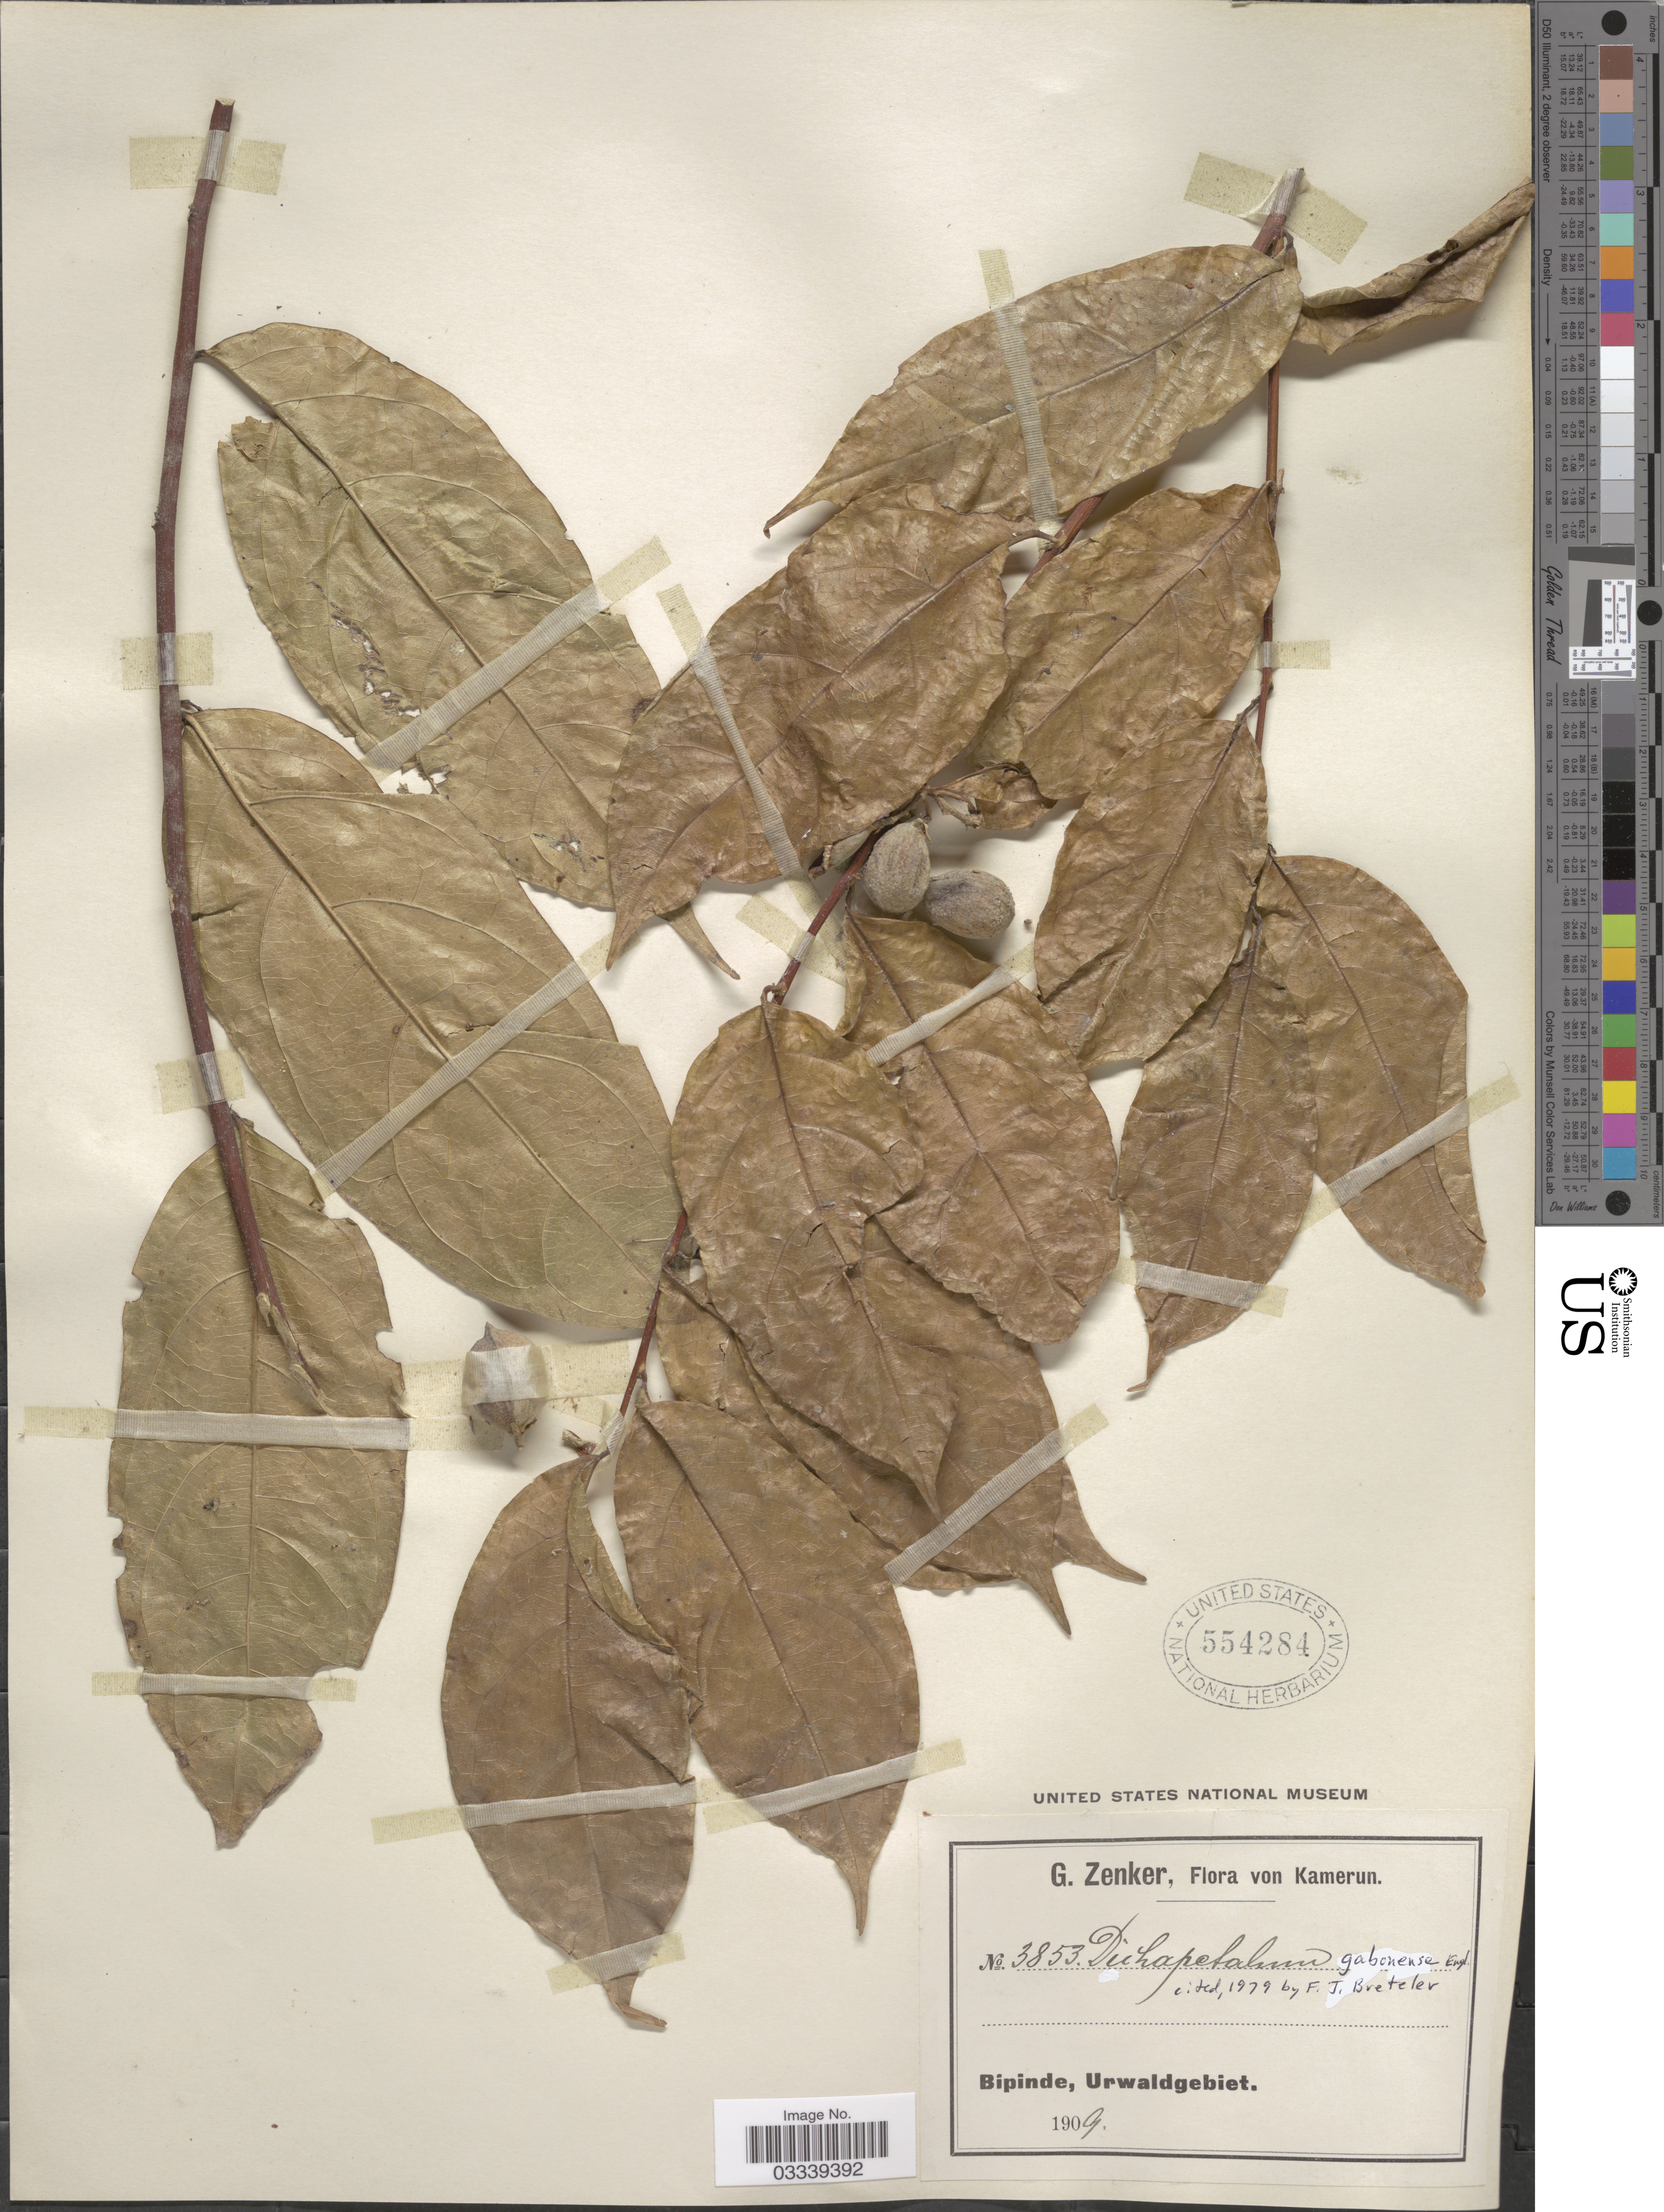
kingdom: Plantae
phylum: Tracheophyta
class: Magnoliopsida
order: Malpighiales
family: Dichapetalaceae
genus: Dichapetalum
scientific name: Dichapetalum gabonense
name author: Engl.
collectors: G. A. Zenker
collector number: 3853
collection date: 1909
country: Cameroon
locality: Kamerun, Bipinde, Urwaldgebiet.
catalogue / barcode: US 554284